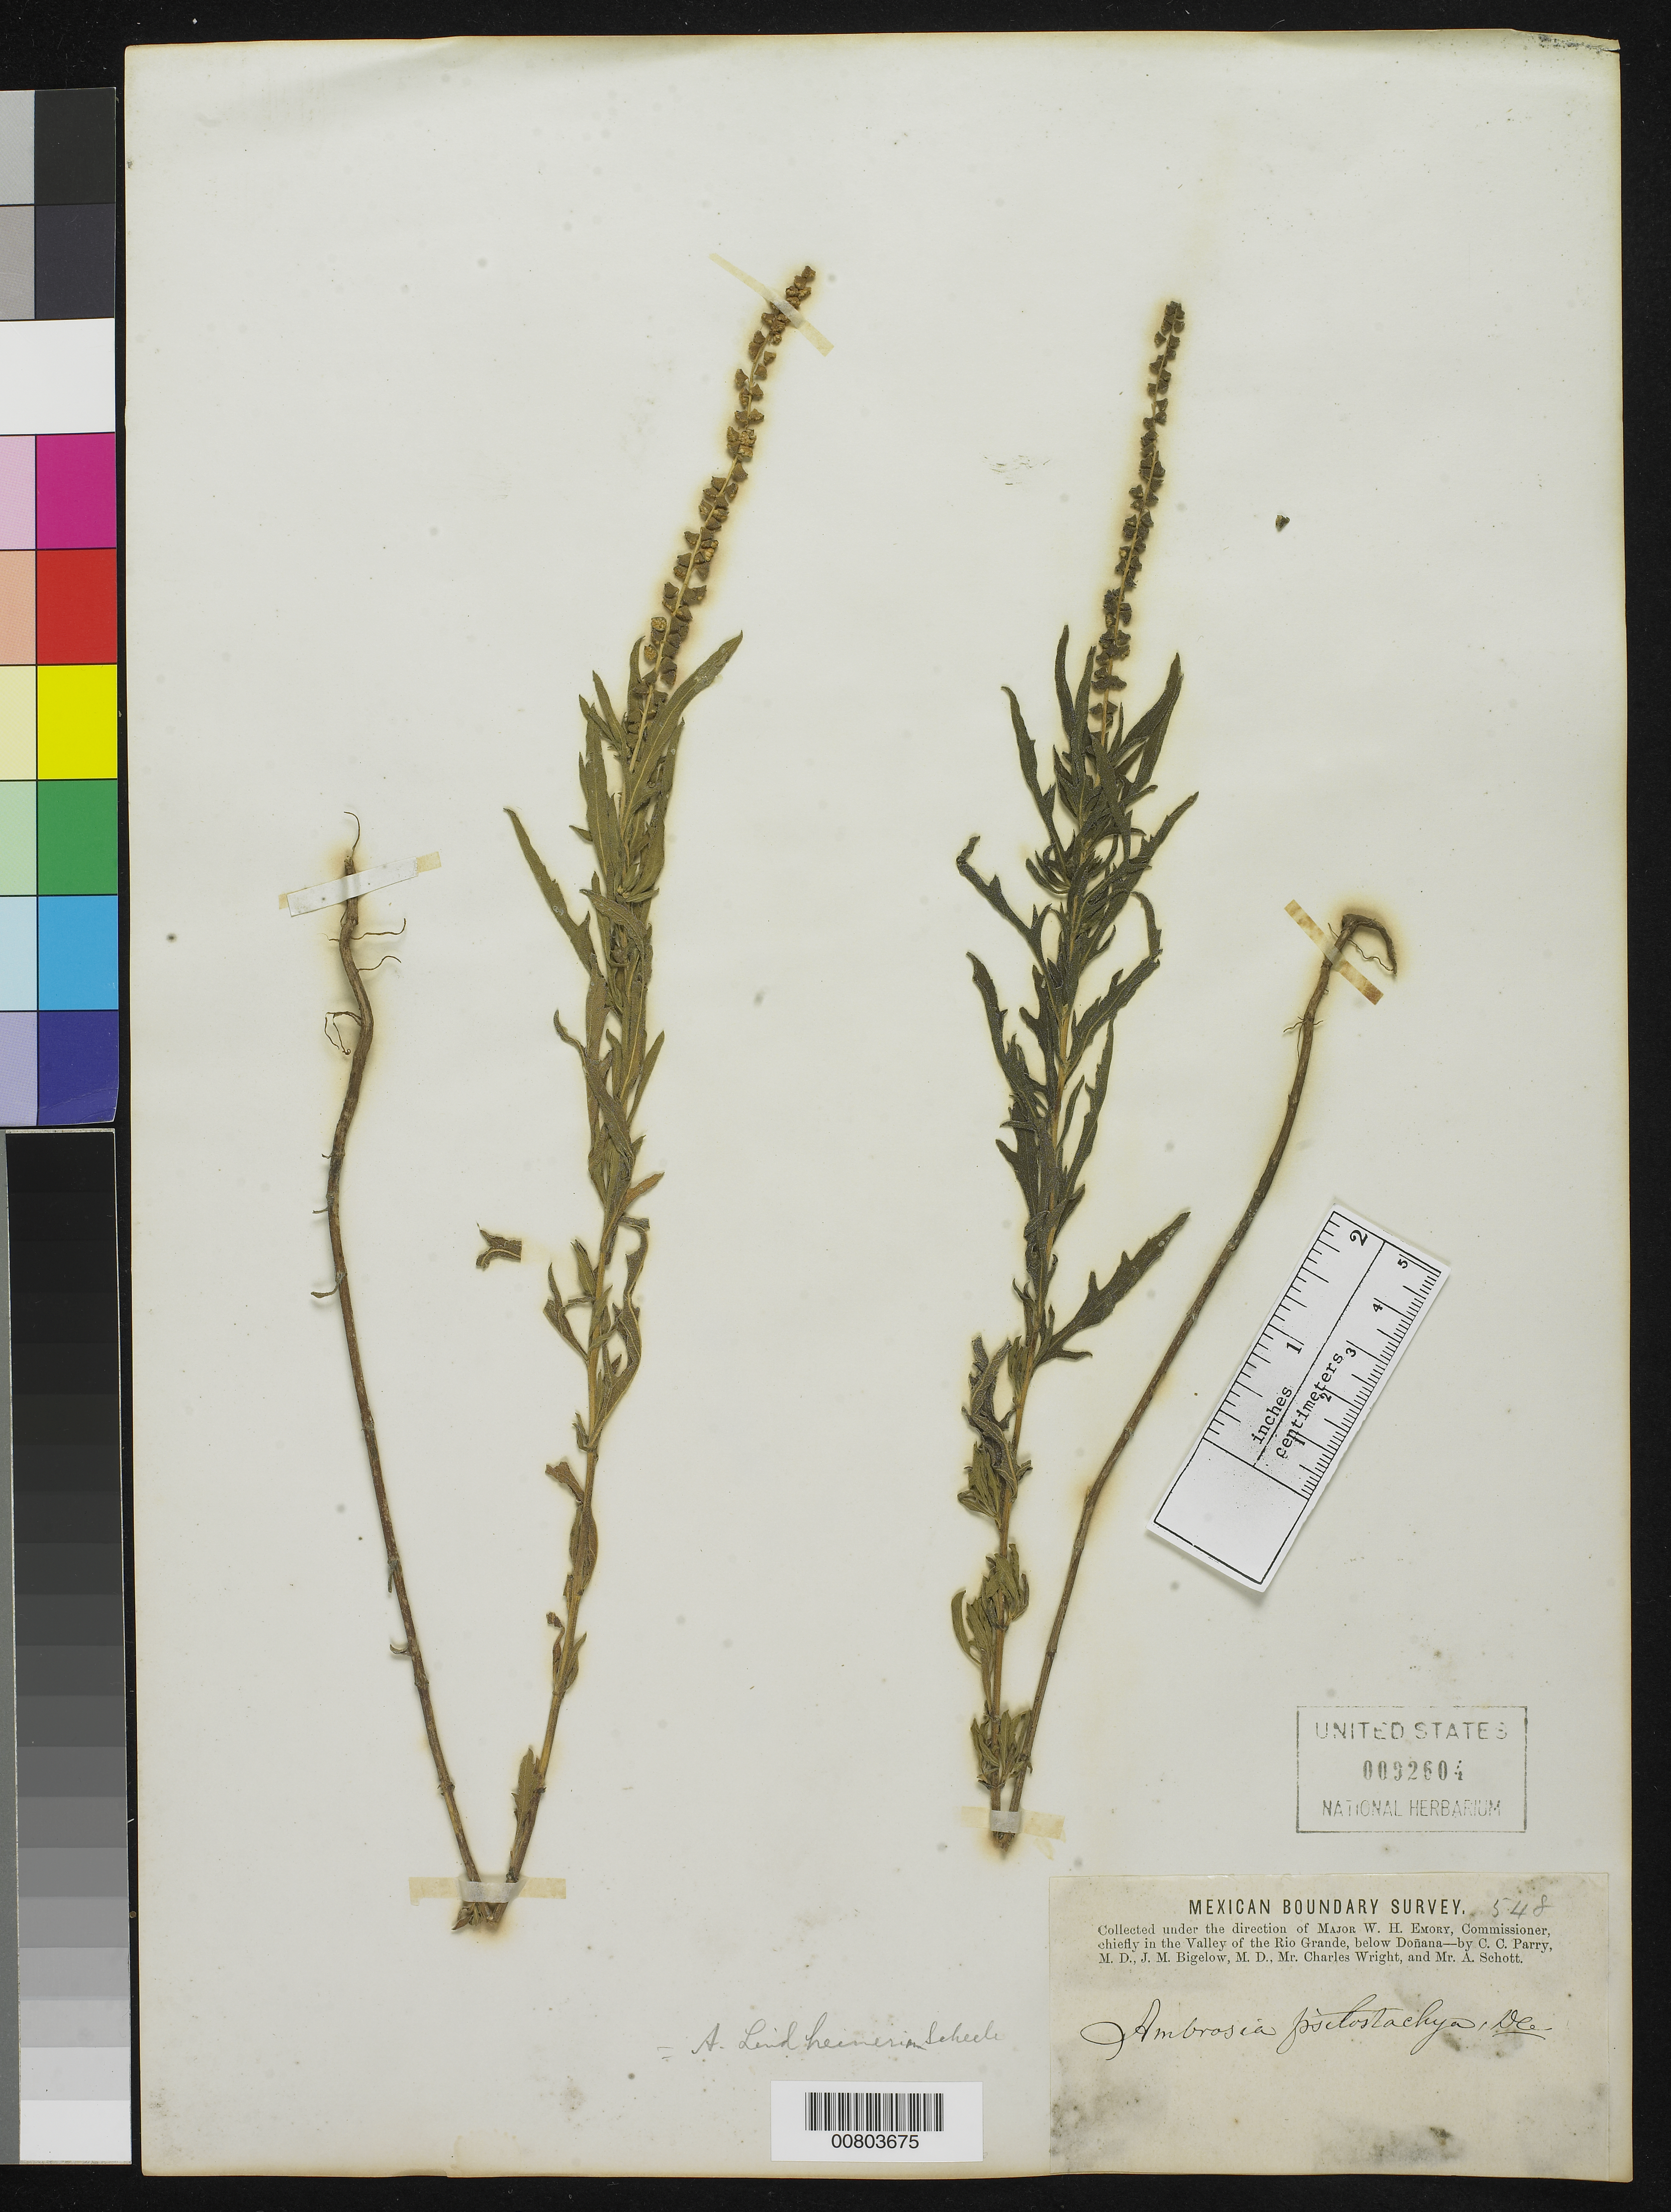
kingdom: Plantae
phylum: Tracheophyta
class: Magnoliopsida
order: Asterales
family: Asteraceae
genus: Ambrosia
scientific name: Ambrosia psilostachya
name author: DC.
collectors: C. C. Parry, J. M. Bigelow, C. Wright & A. C. V. Schott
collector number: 548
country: United States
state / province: New Mexico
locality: Valley of the Rio Grande, below Doñana, New Mexico.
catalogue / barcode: US 92604